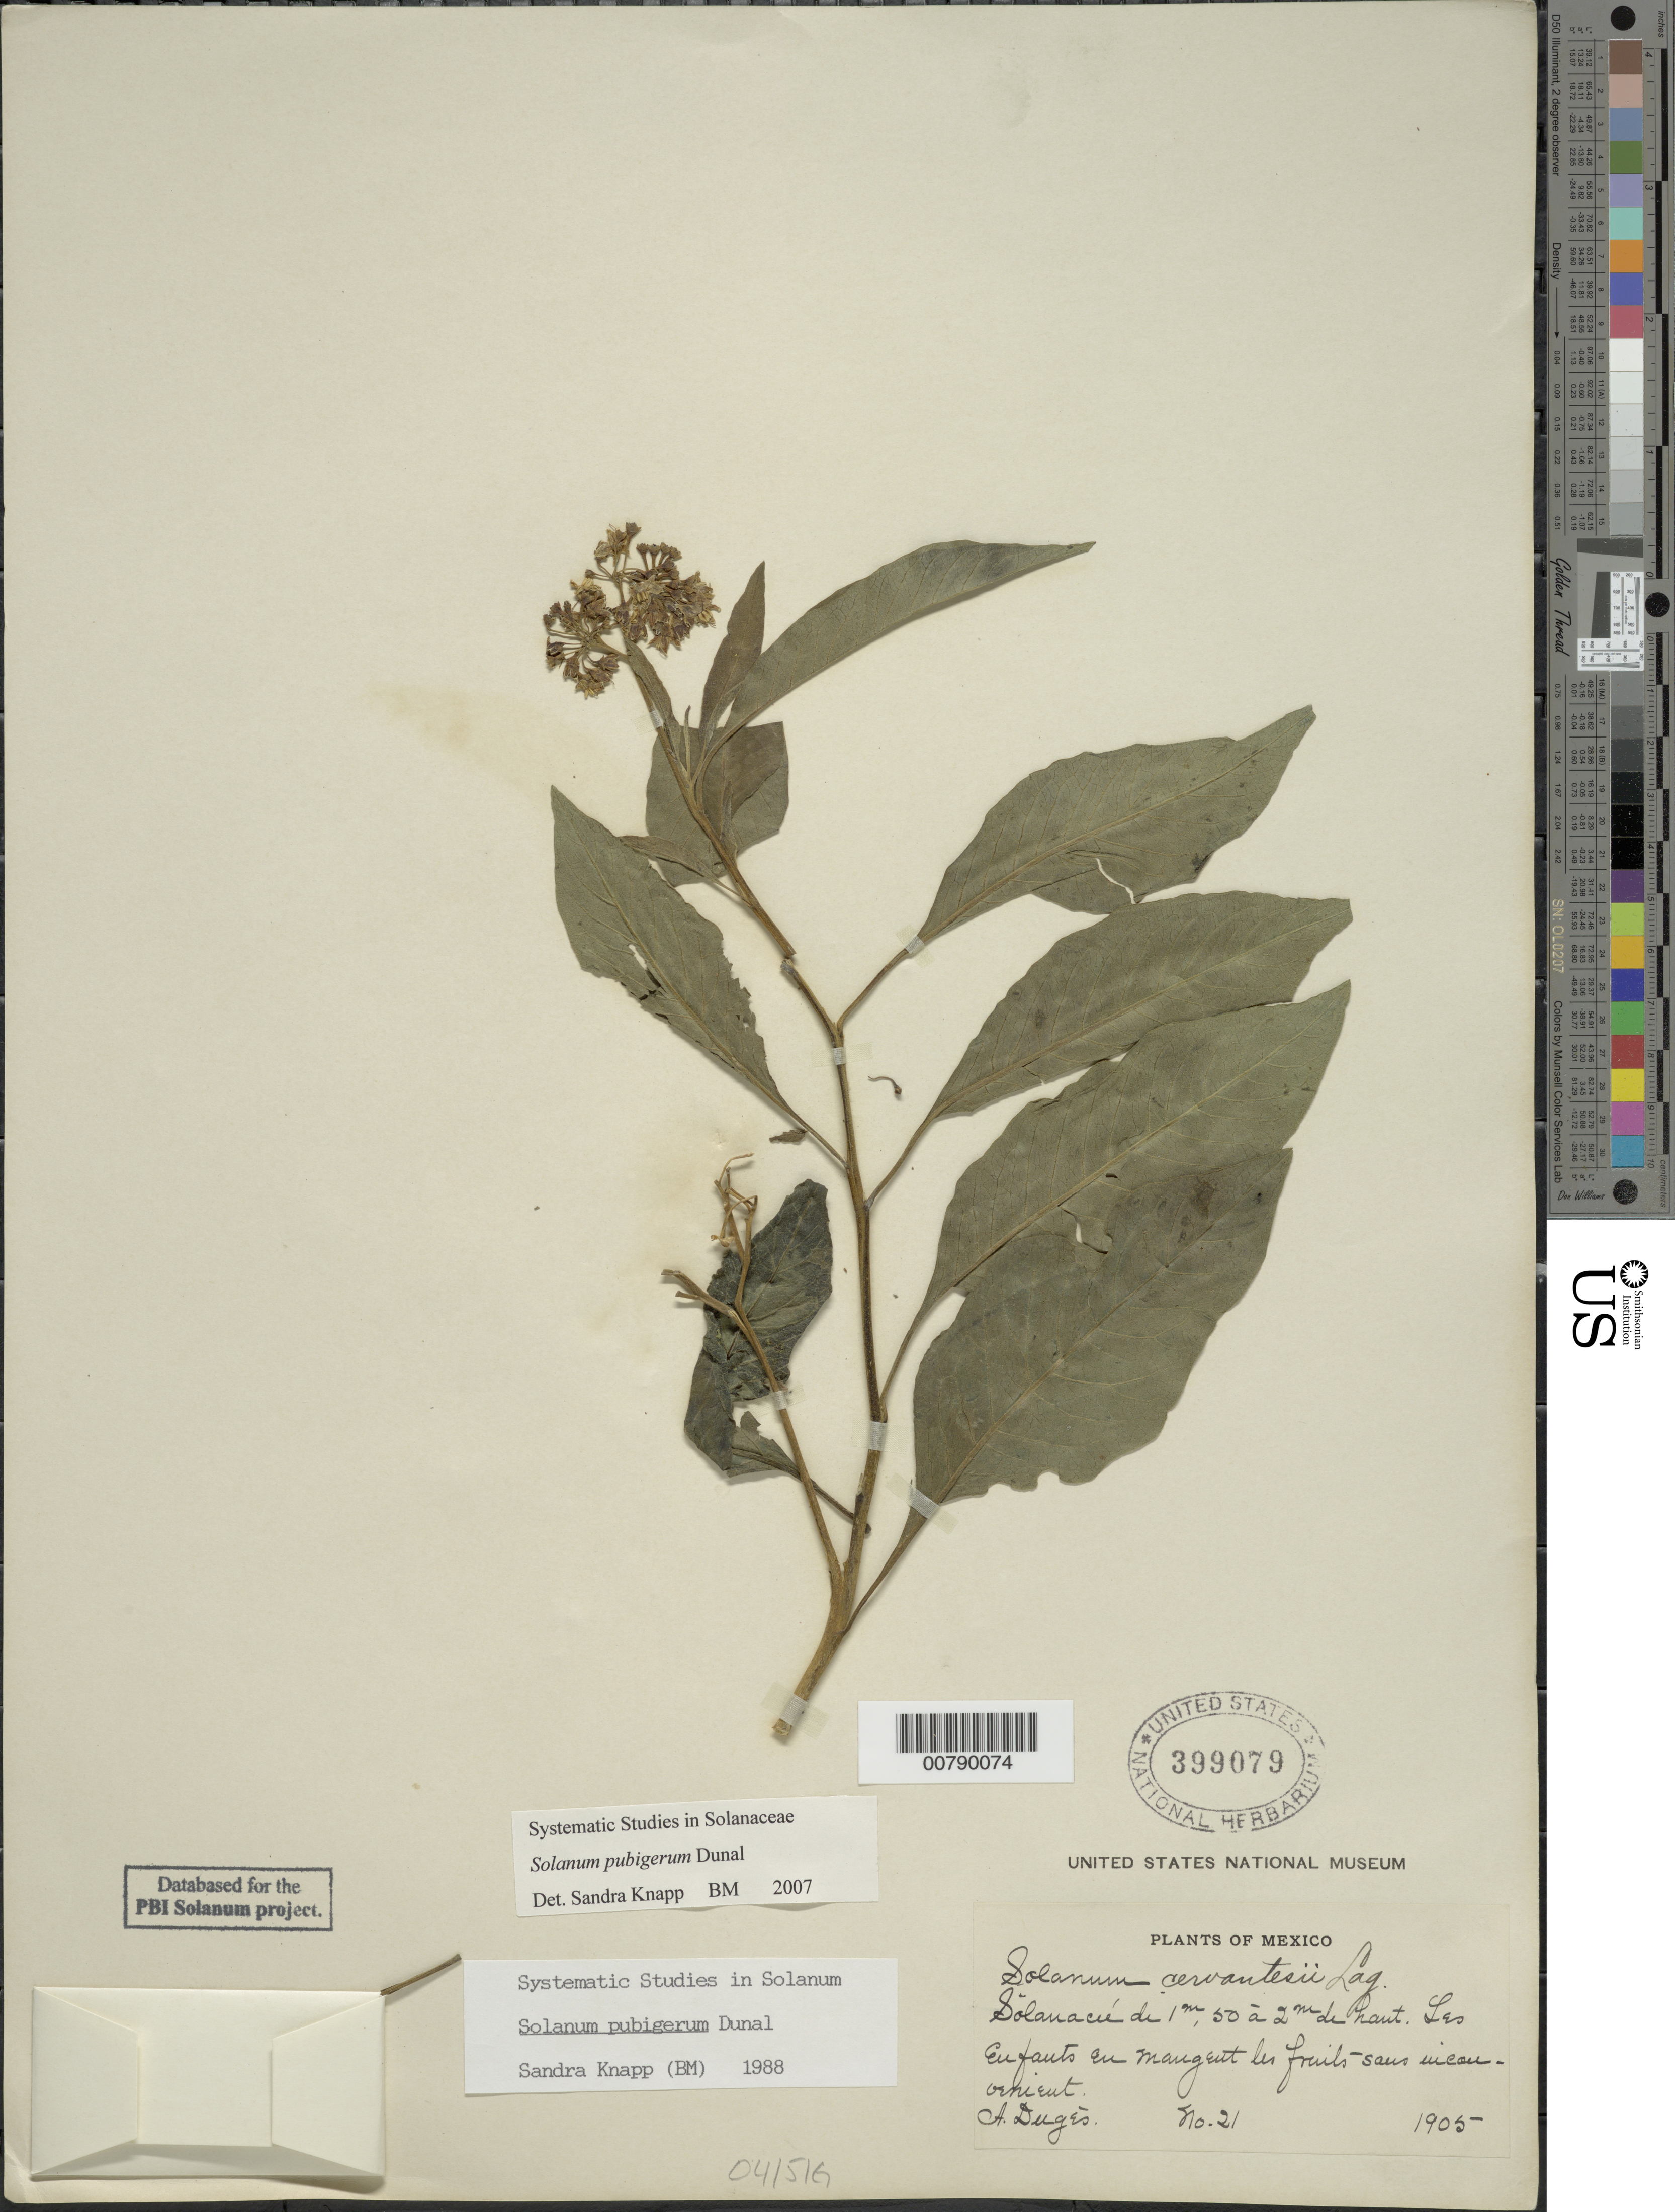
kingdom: Plantae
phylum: Tracheophyta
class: Magnoliopsida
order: Solanales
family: Solanaceae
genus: Solanum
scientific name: Solanum pubigerum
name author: Dunal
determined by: Knapp, S. D.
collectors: A. Dugès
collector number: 21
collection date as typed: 1905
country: Mexico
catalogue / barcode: US 399079